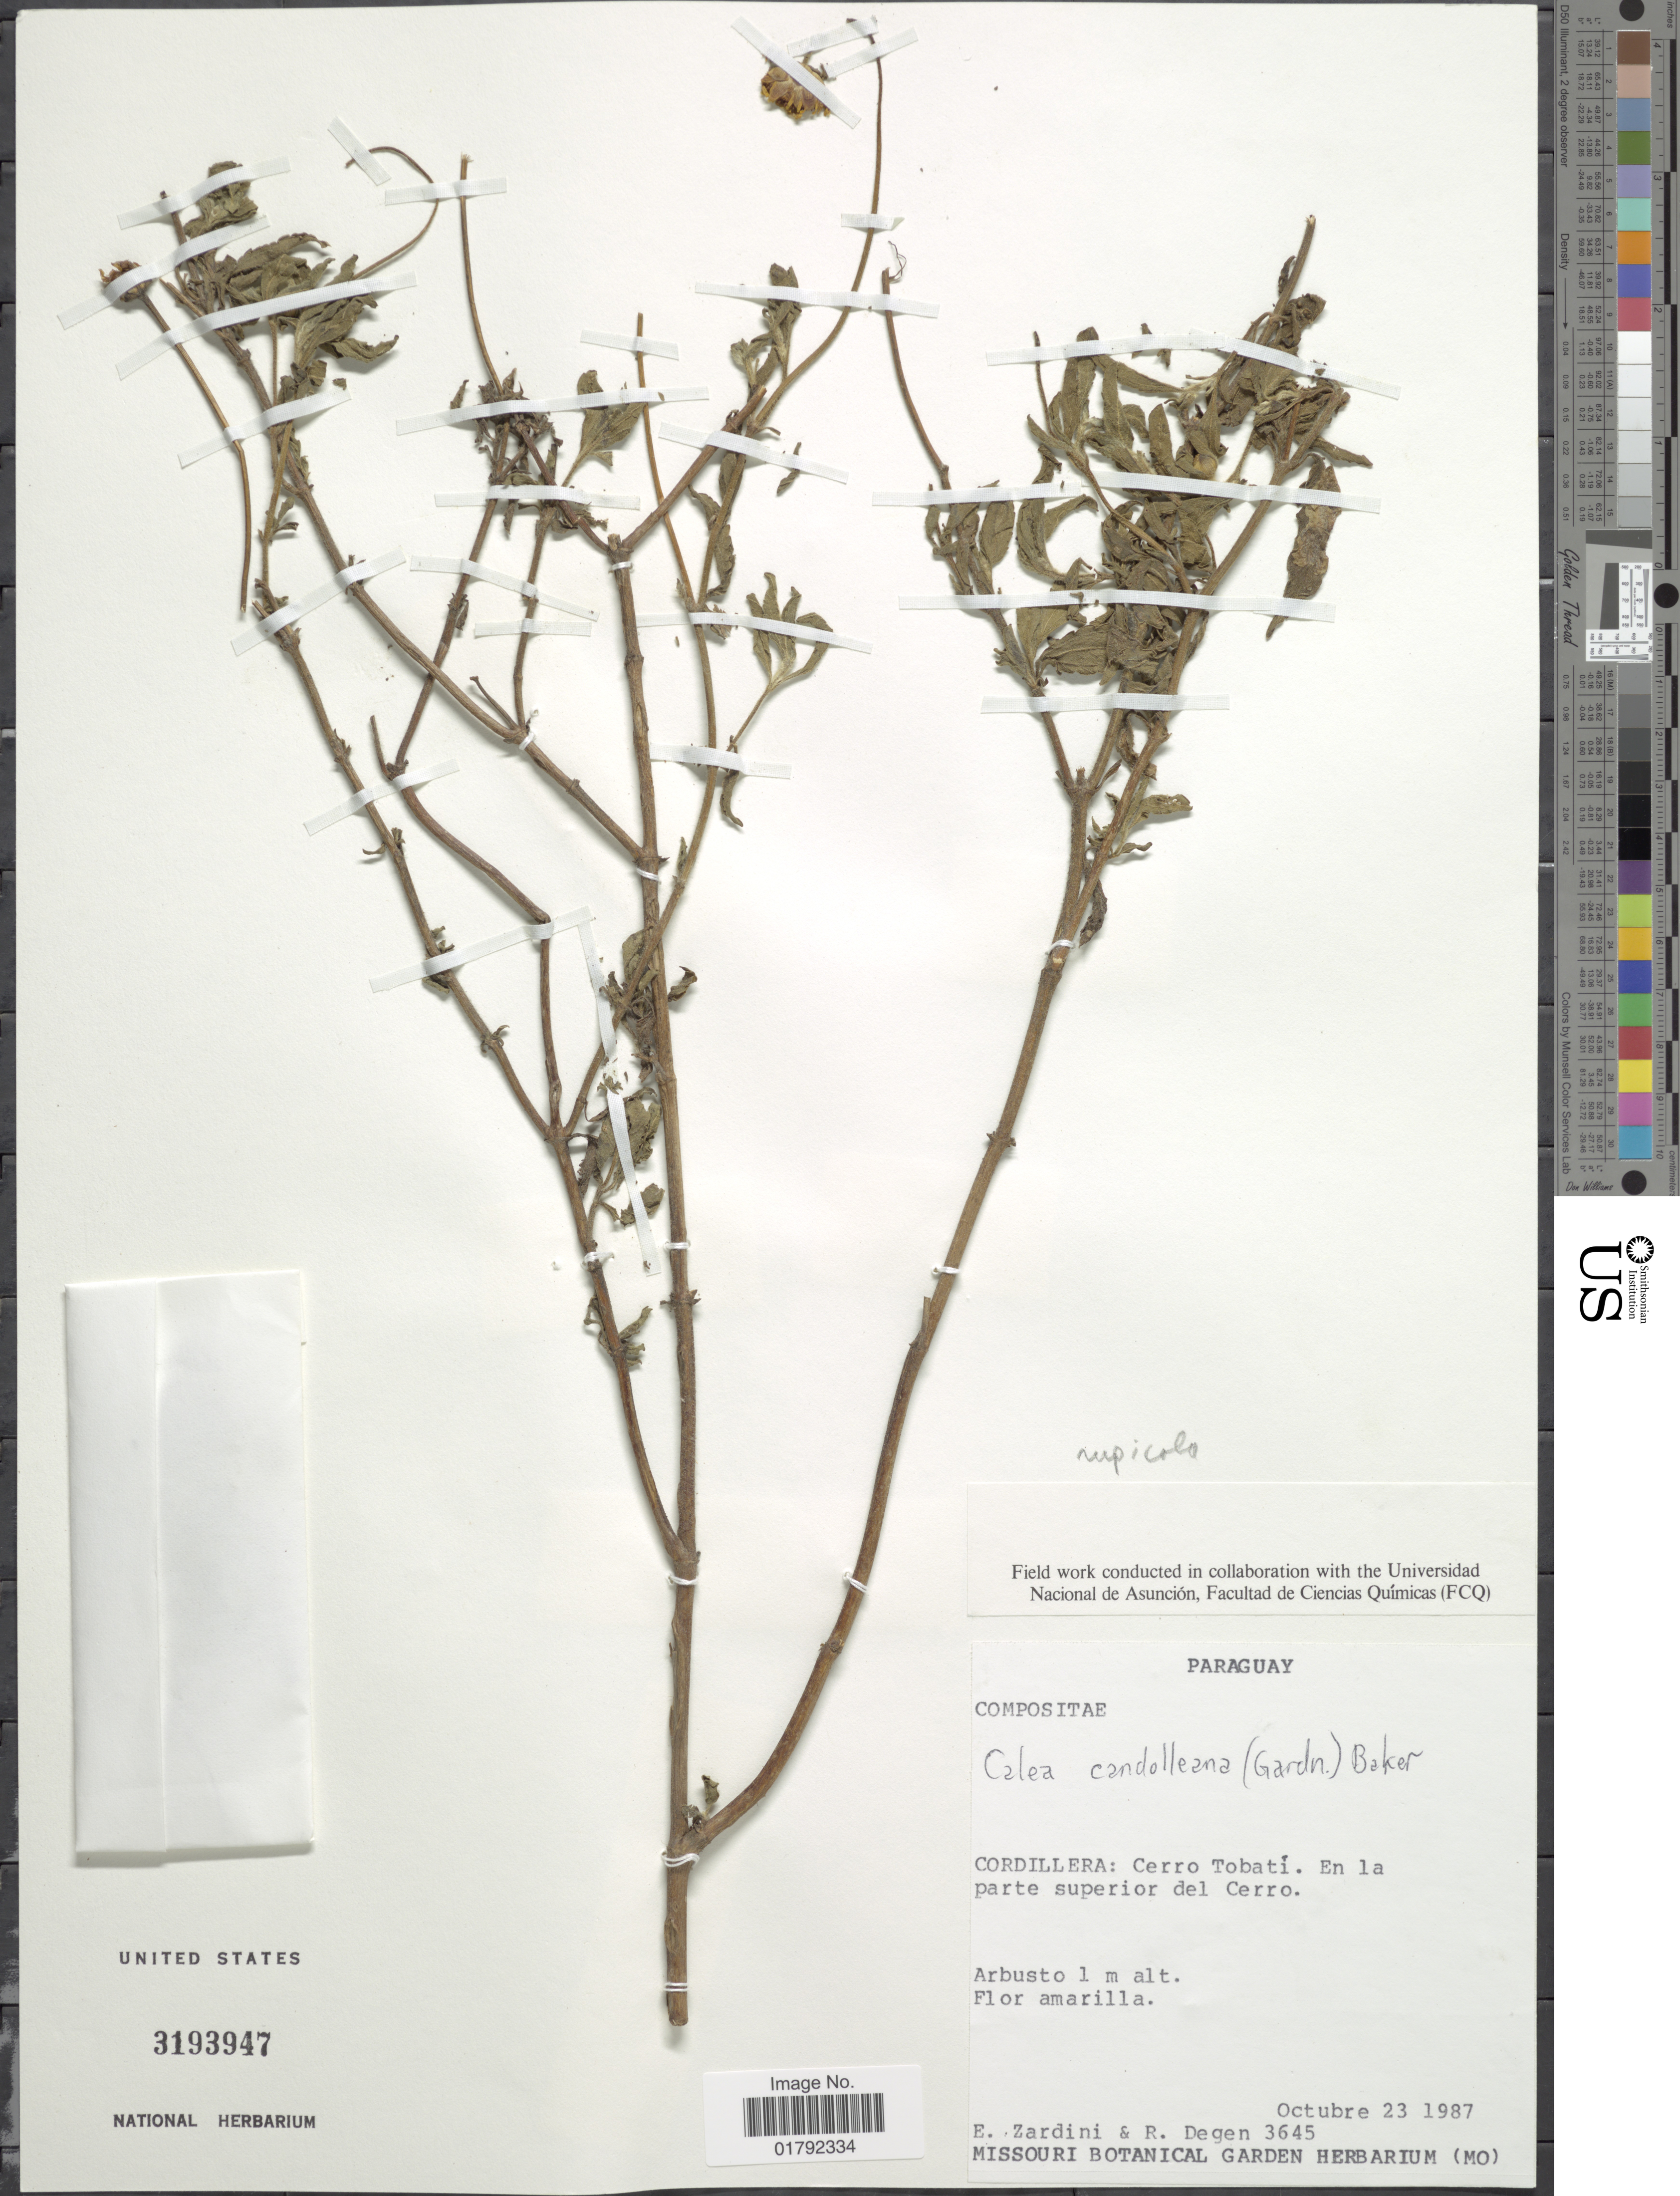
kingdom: Plantae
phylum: Tracheophyta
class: Magnoliopsida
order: Asterales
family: Asteraceae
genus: Calea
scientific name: Calea rupicola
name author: Chodat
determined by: Bueno, Vinicius Resende, (ICN), Universidade Federal do Rio Grande do Sul (BRAZIL)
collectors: E. M. Zardini & R. Degen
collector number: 3645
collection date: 1987-10-23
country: Paraguay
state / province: Cordillera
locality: Cerro Tobati, en la parte superior del Cerro.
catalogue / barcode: US 3193947